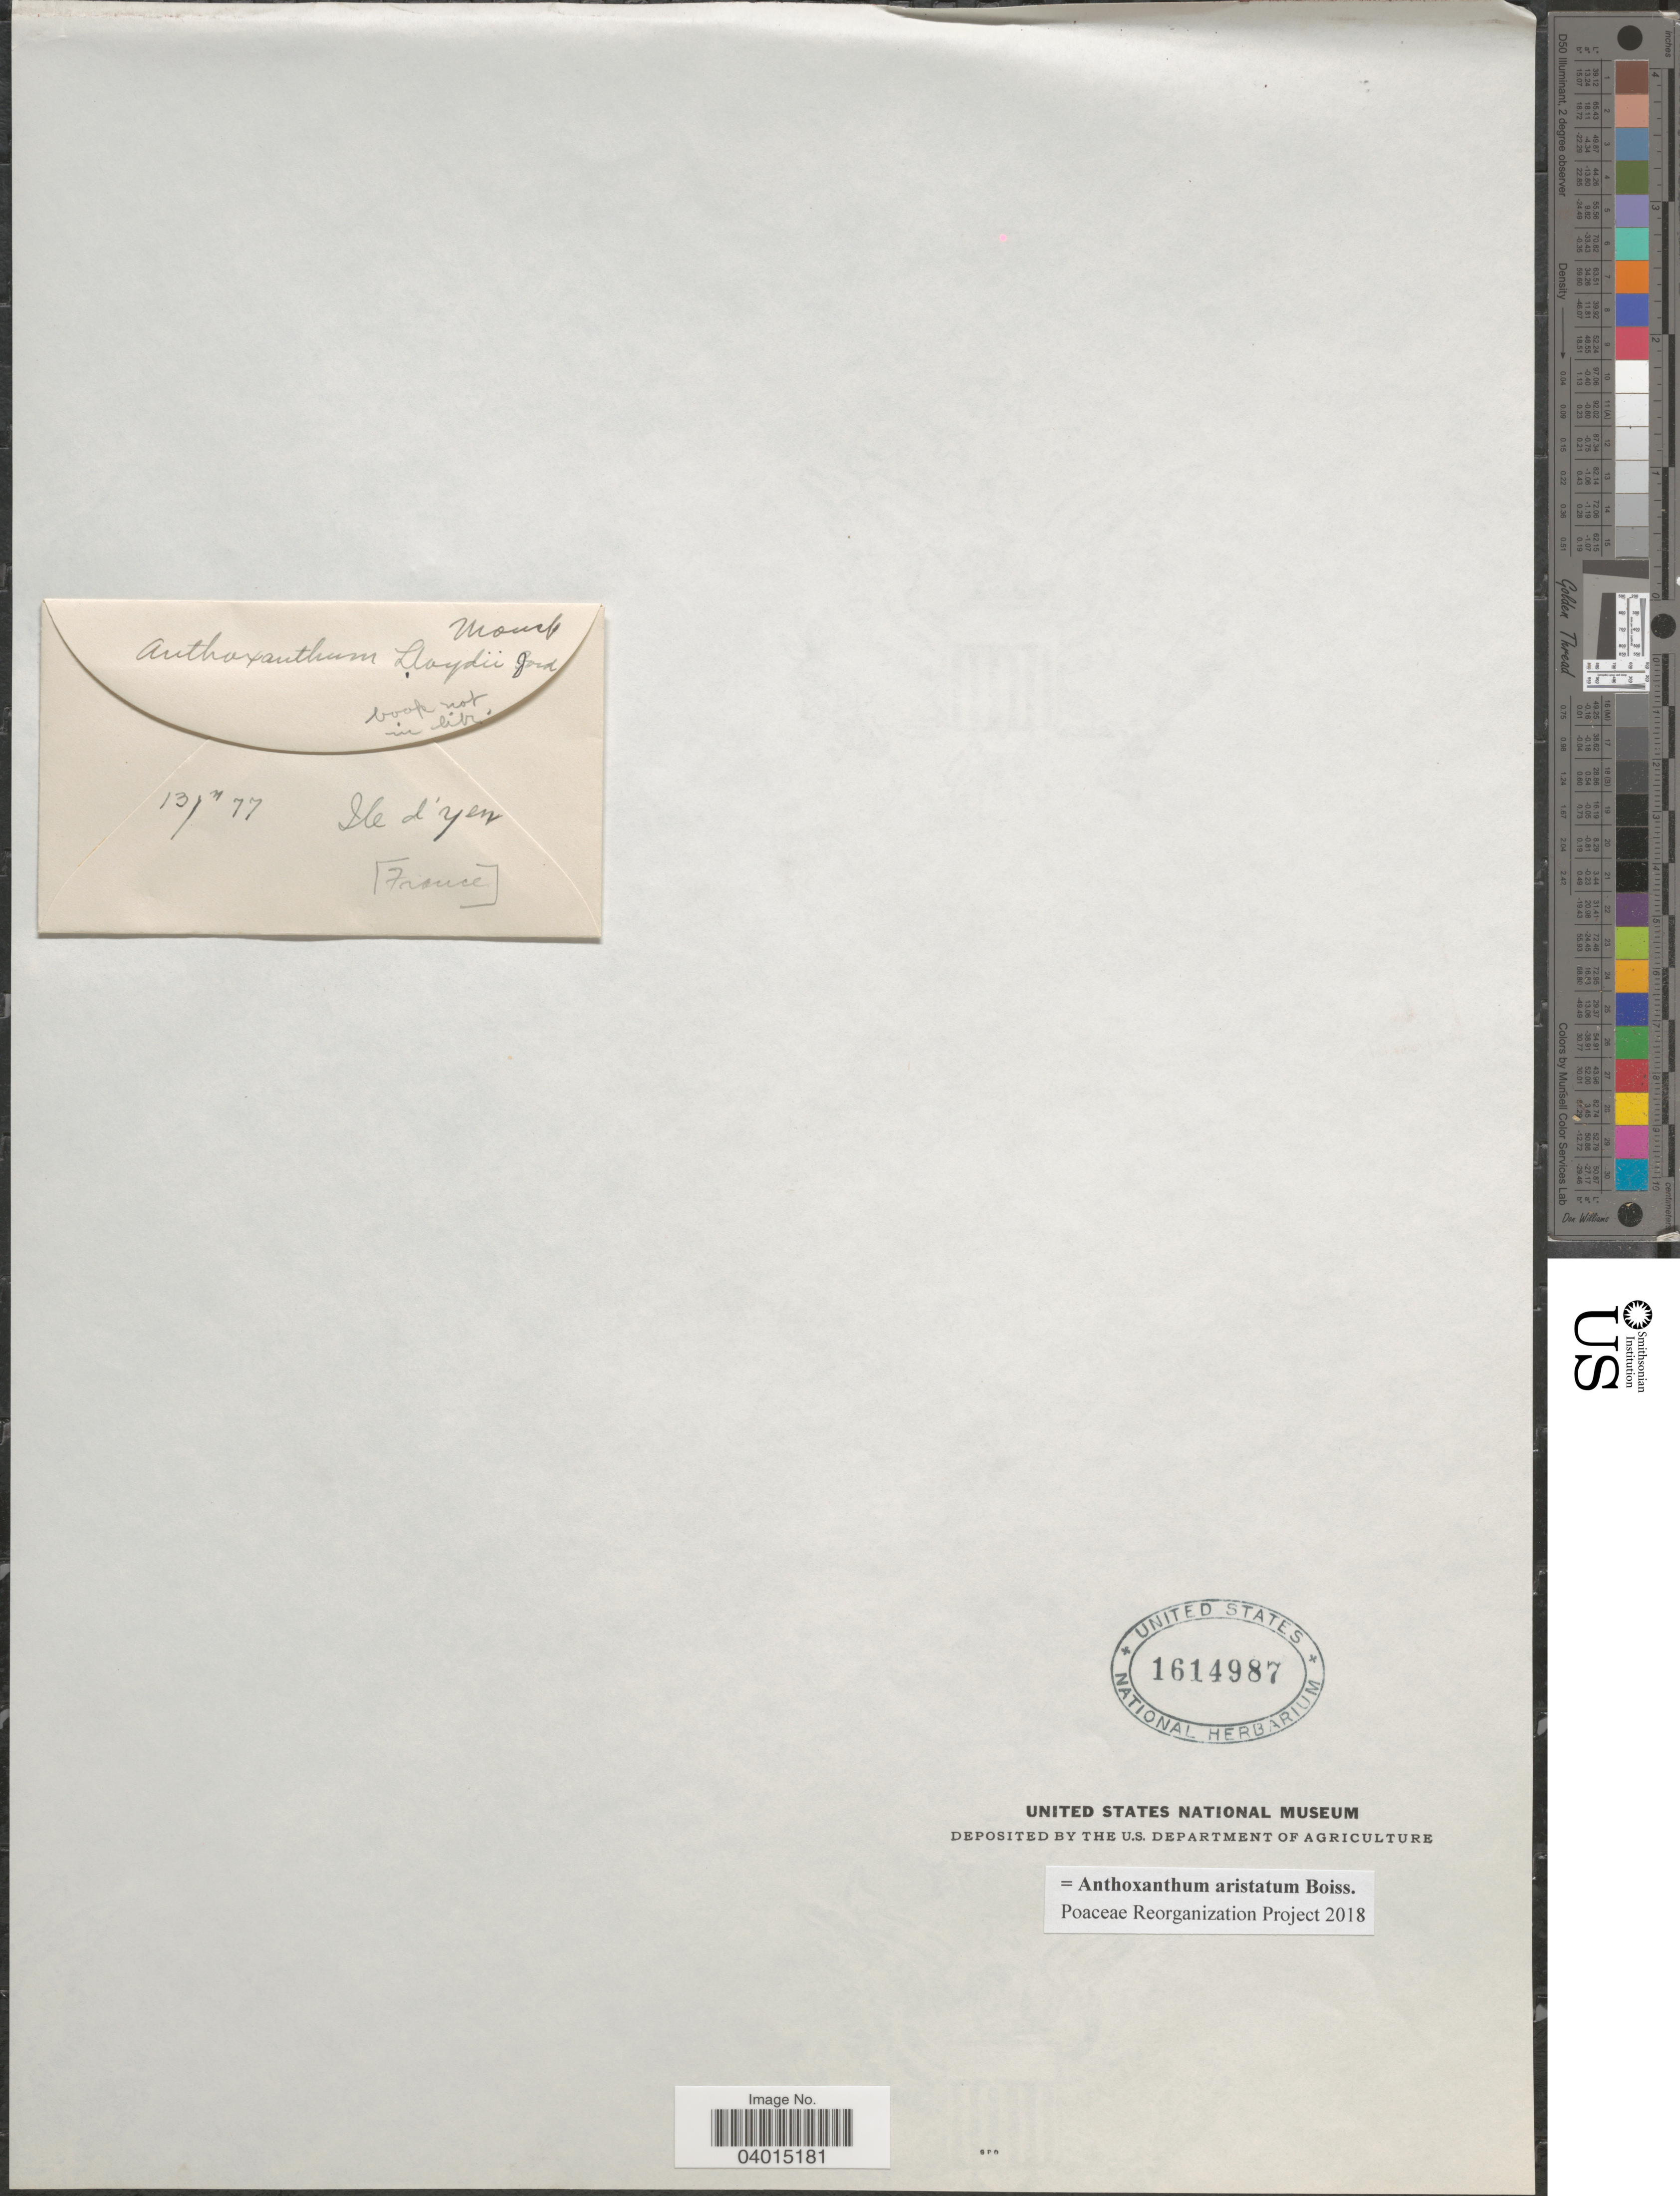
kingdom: Plantae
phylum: Tracheophyta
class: Liliopsida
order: Poales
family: Poaceae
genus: Anthoxanthum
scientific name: Anthoxanthum aristatum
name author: Boiss.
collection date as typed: Transcribed d/m/y: 13/11/77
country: France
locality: Ile d'yen.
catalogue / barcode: US 1614987